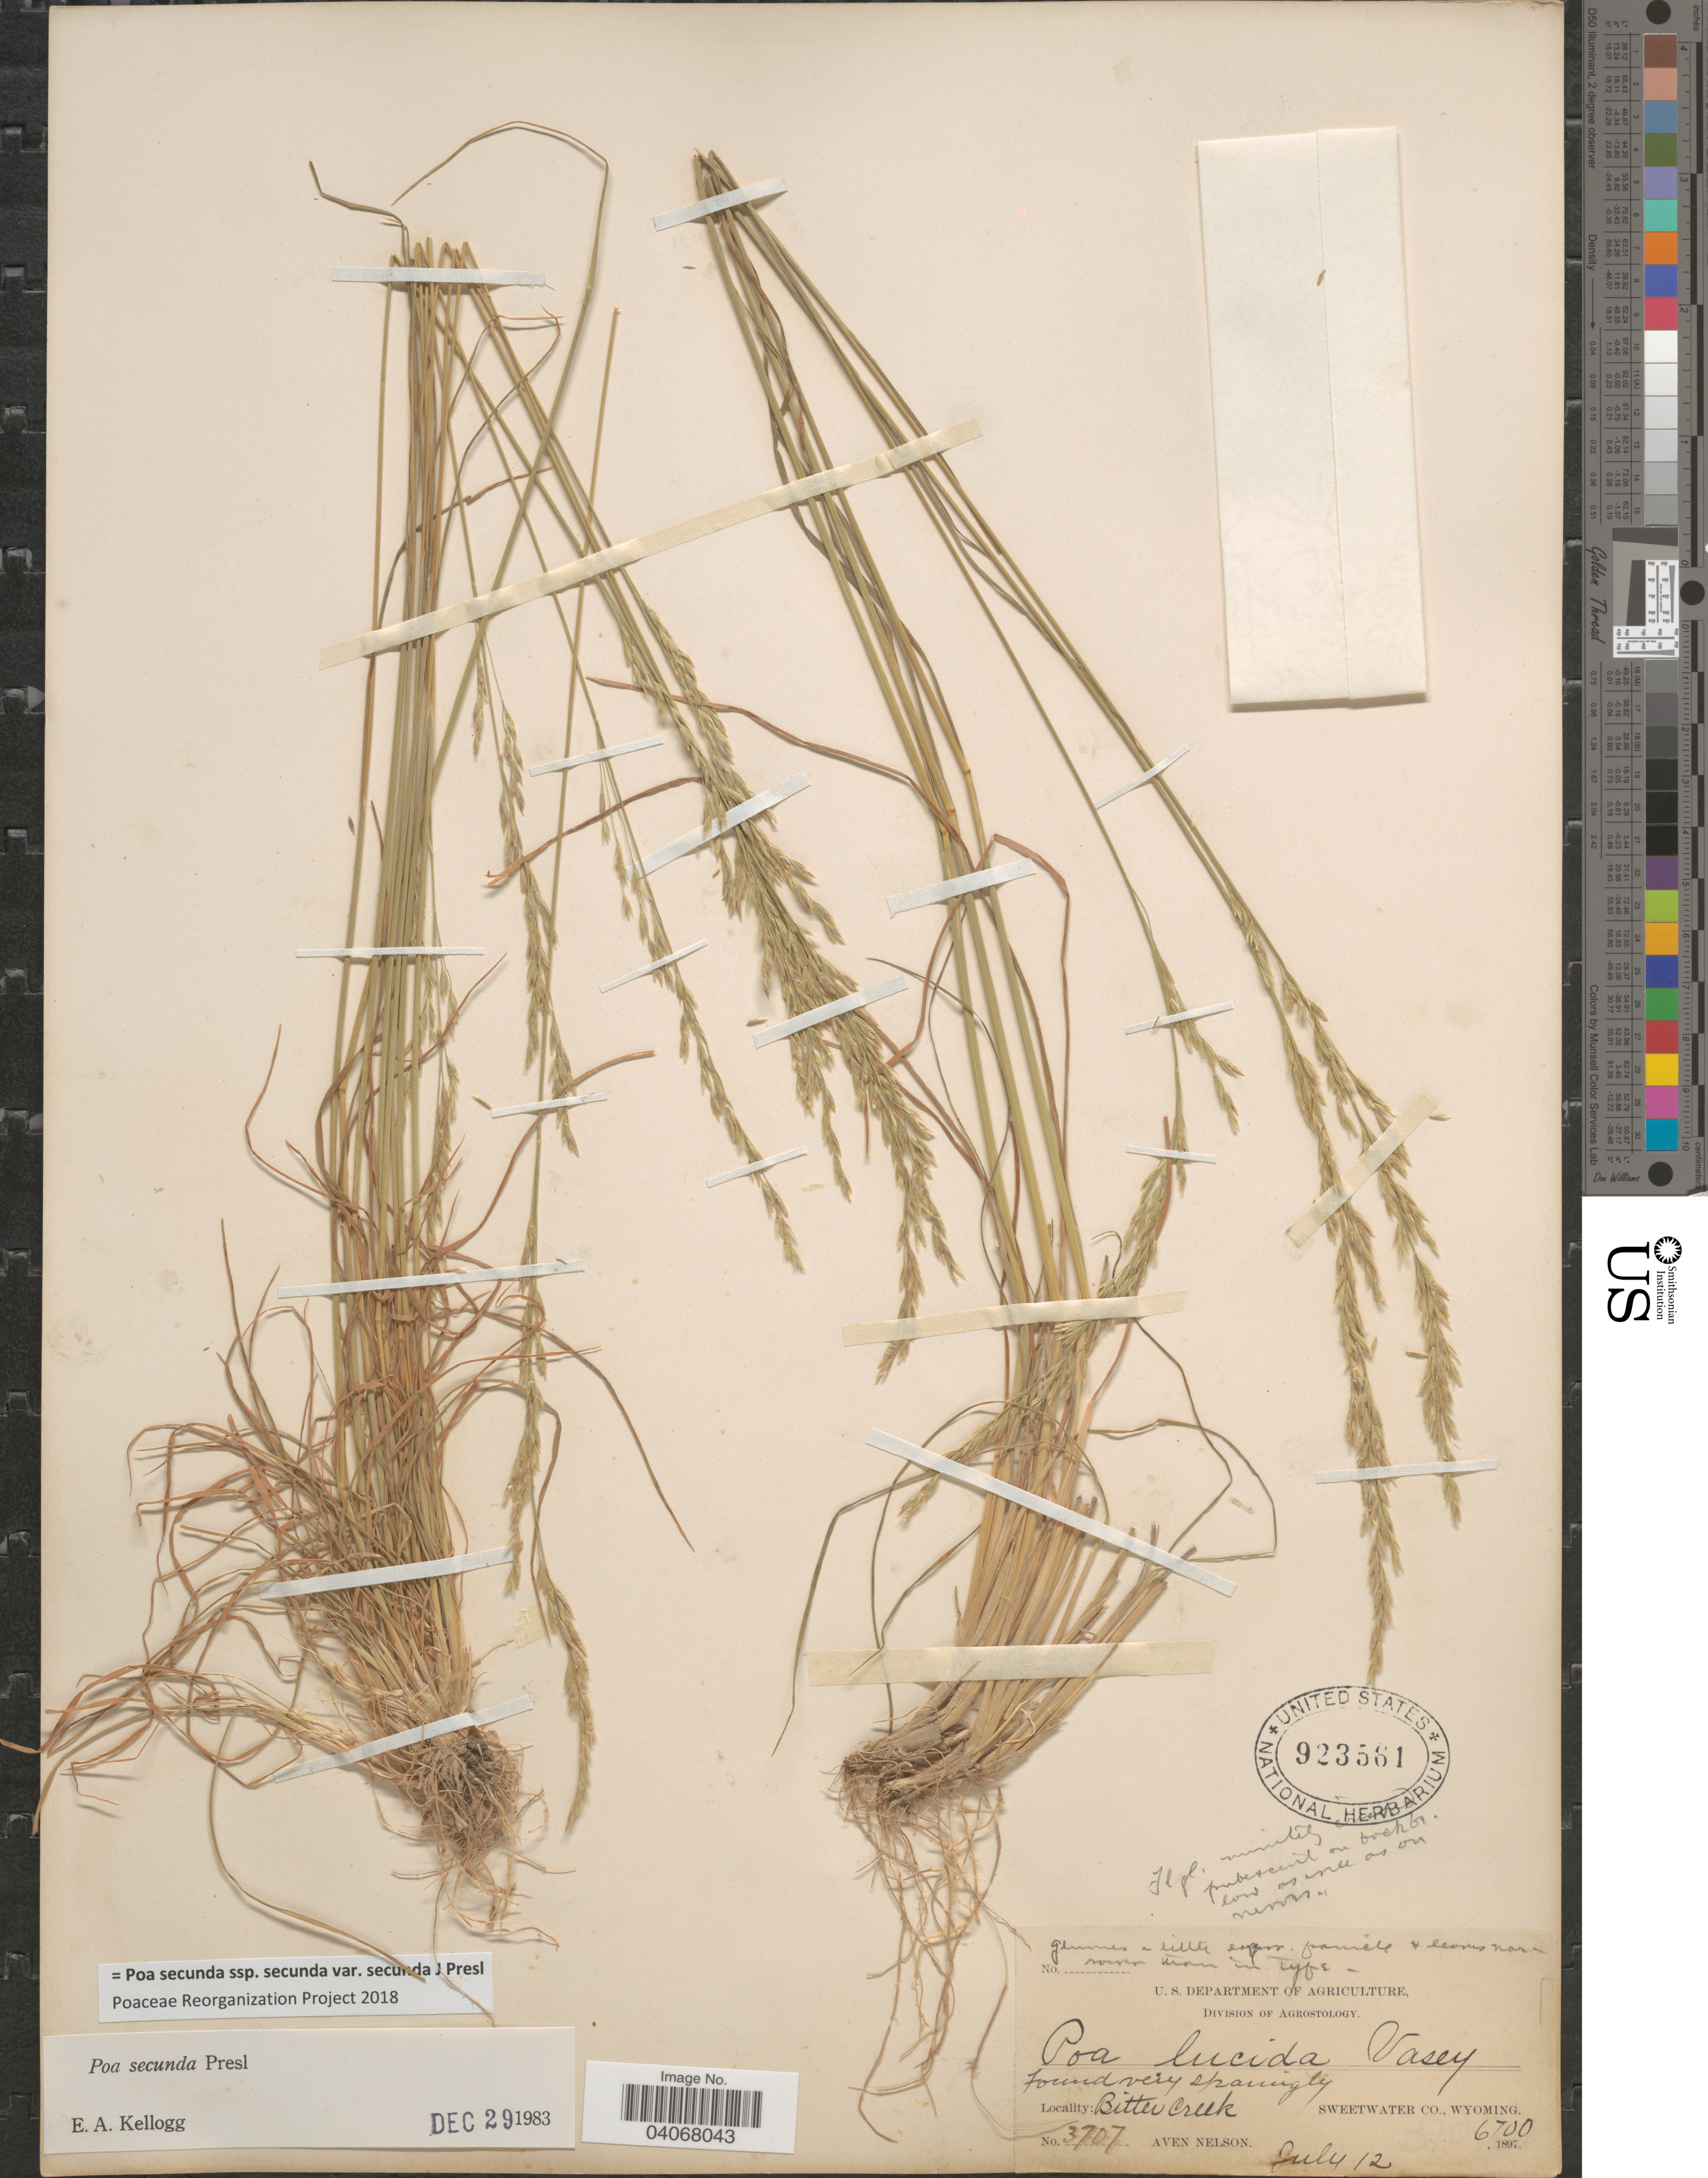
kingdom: Plantae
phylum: Tracheophyta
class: Liliopsida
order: Poales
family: Poaceae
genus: Poa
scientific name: Poa secunda subsp. secunda var. secunda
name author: J. Presl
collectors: A. Nelson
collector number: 3707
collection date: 1897-07-12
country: United States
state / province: Wyoming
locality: Bittercreek. Sweetwater Co.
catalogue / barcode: US 923561